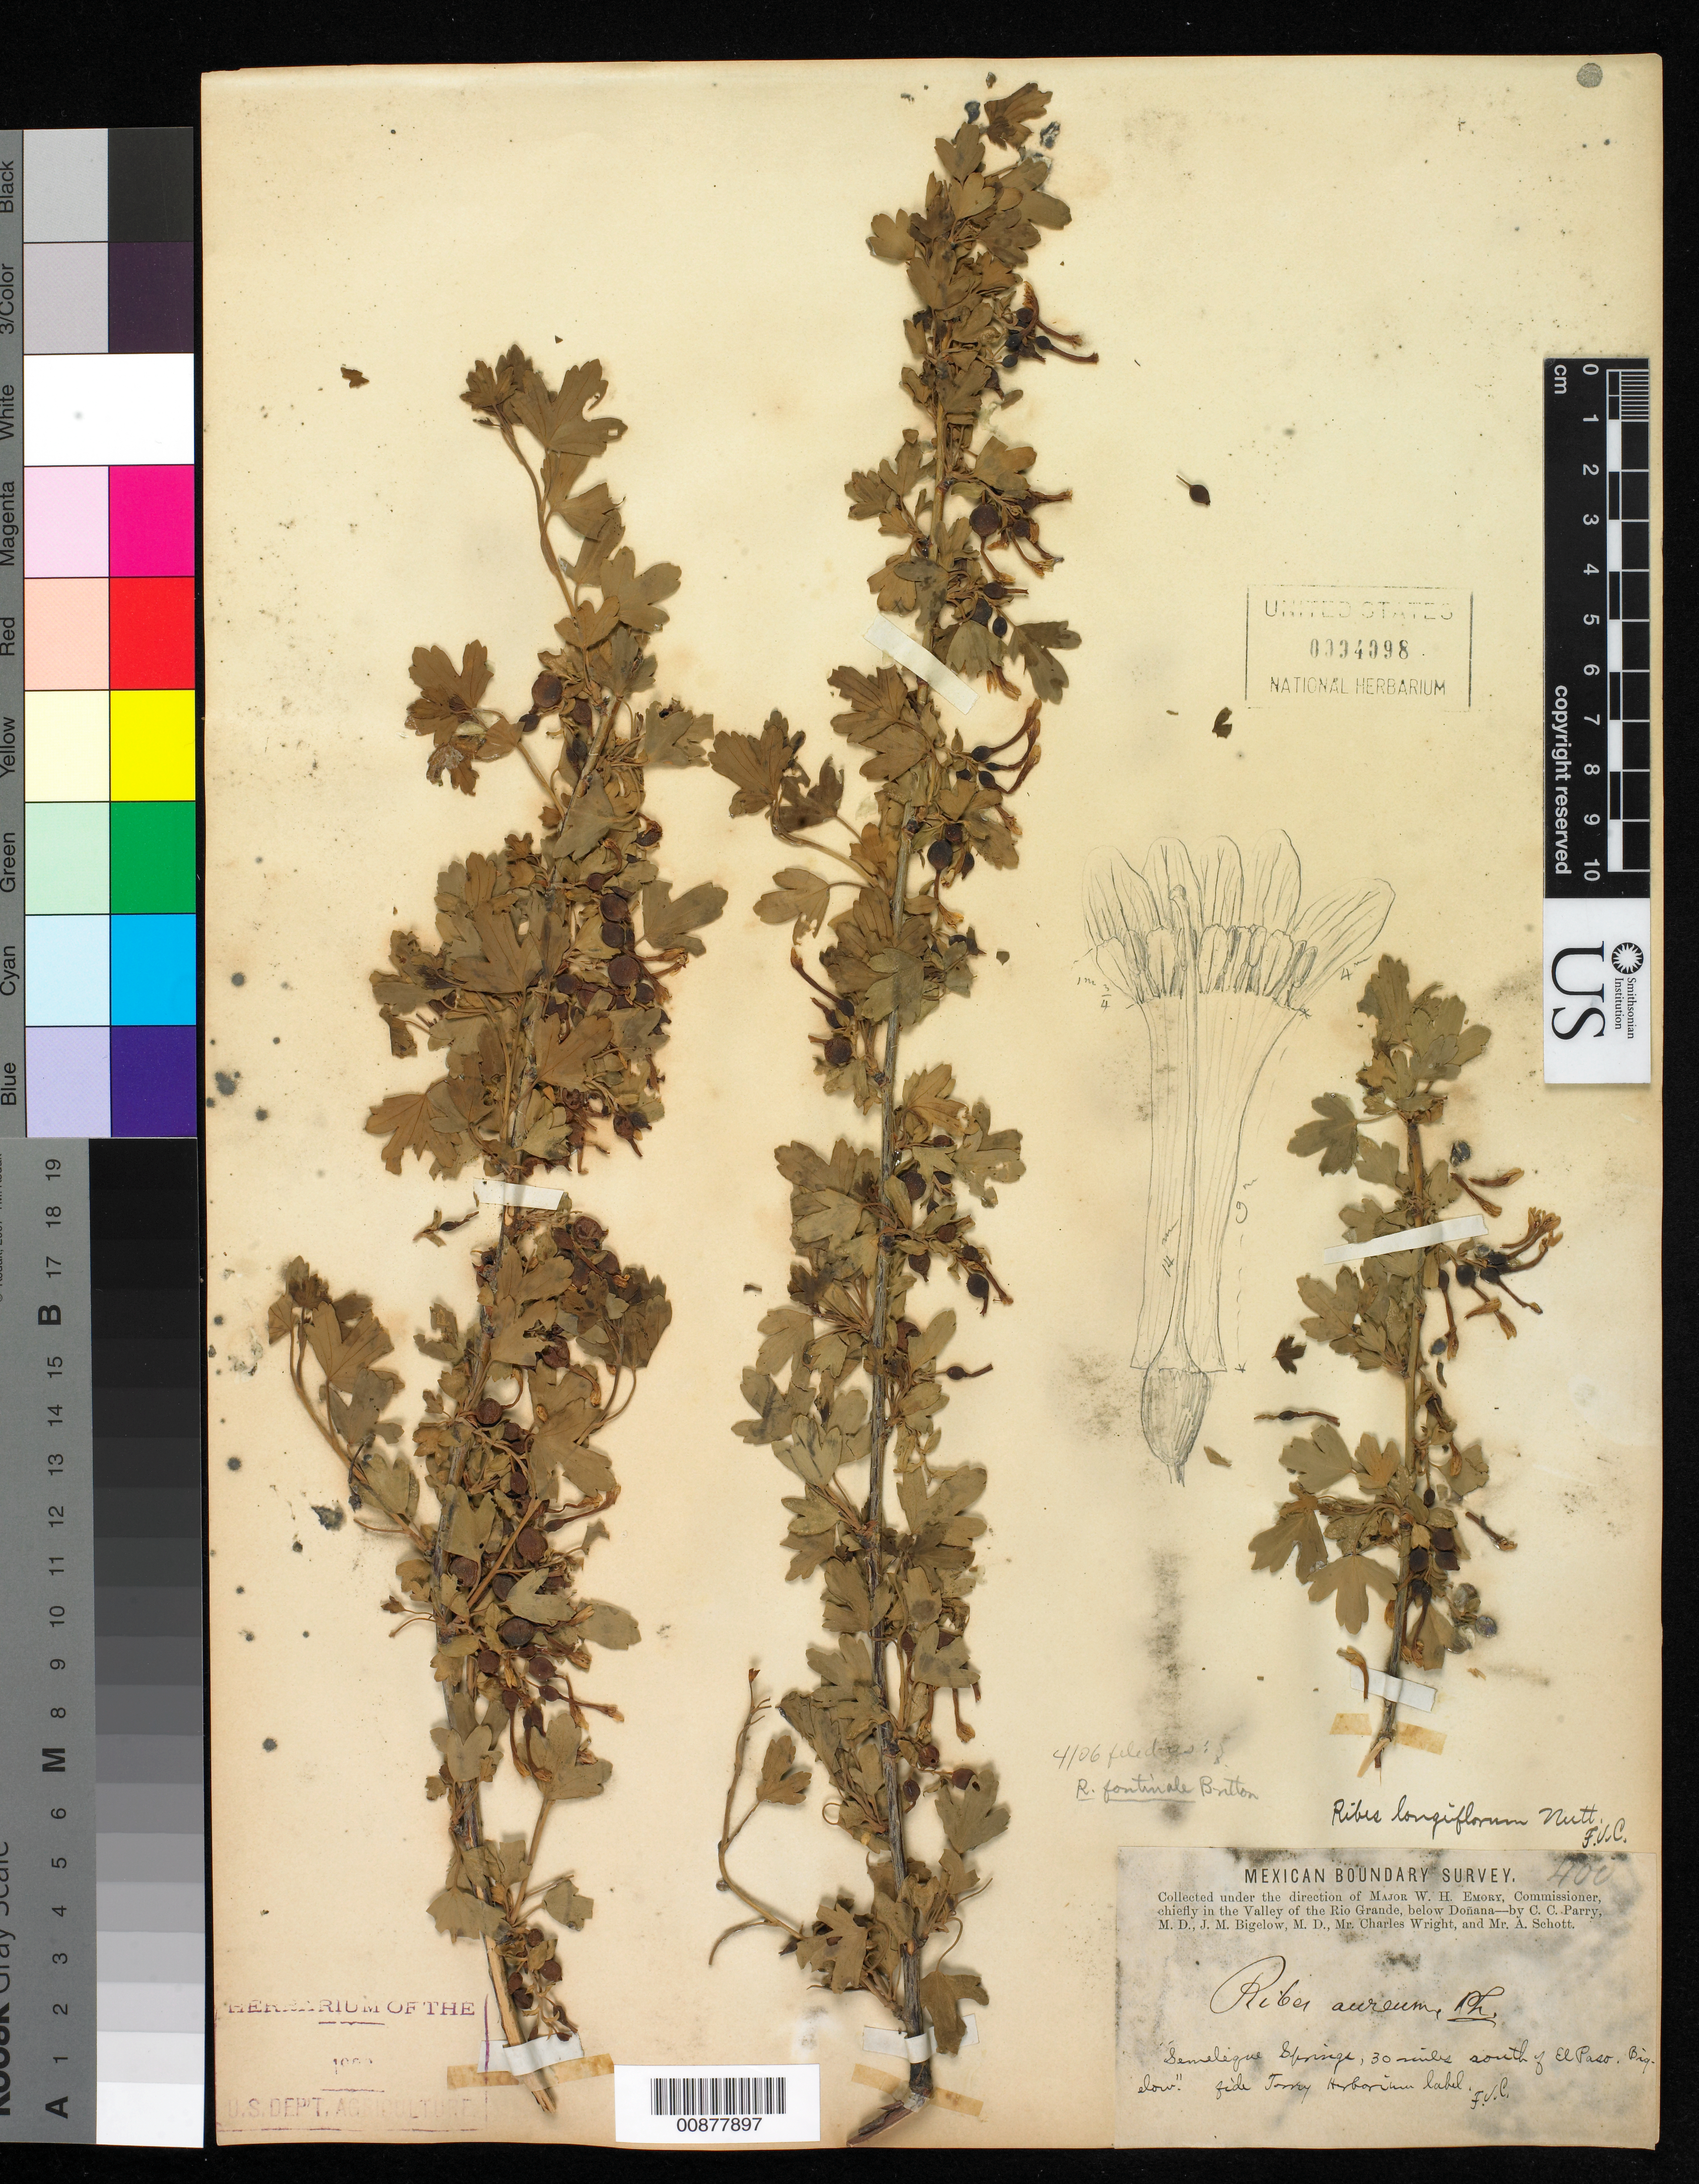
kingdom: Plantae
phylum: Tracheophyta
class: Magnoliopsida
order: Saxifragales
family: Grossulariaceae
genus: Ribes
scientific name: Ribes fontinale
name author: Britton ex Coville & Britton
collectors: C. C. Parry, J. M. Bigelow, C. Wright & A. C. V. Schott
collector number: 400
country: United States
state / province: Texas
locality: Semelique & Brings, 30 miles south of El Paso - Bigelow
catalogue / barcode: US 94098